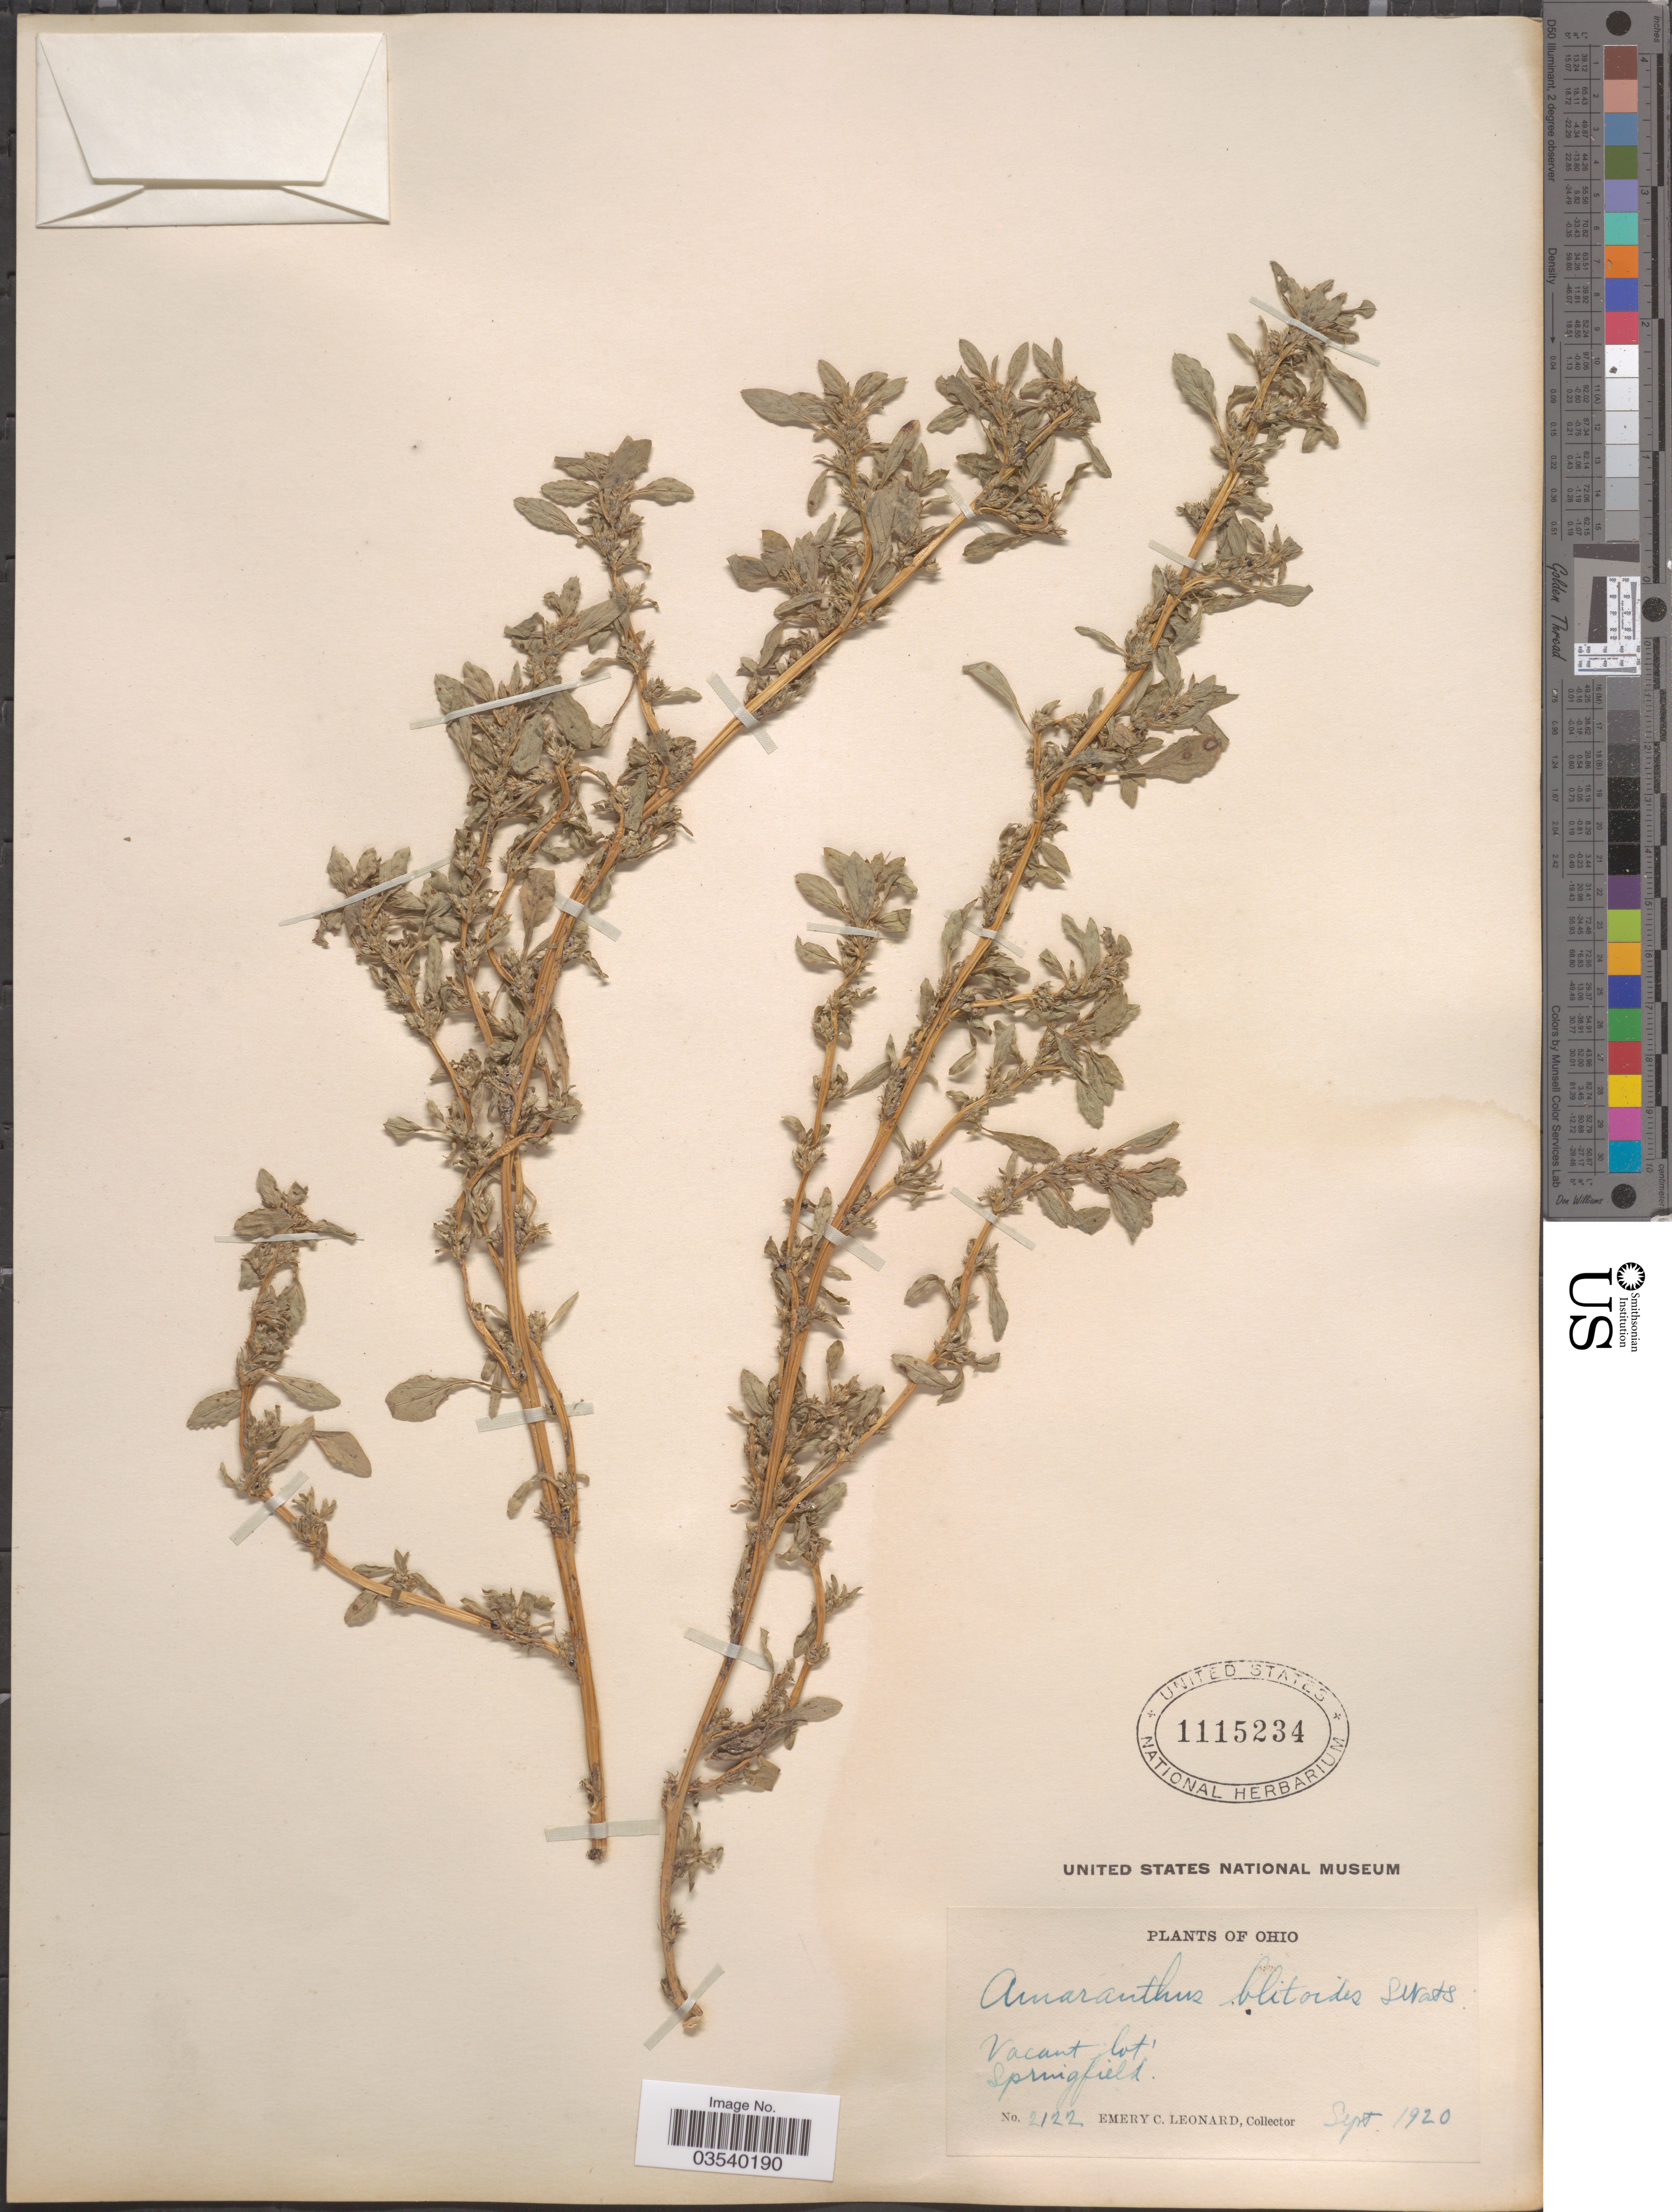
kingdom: Plantae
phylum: Tracheophyta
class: Magnoliopsida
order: Caryophyllales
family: Amaranthaceae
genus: Amaranthus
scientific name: Amaranthus blitoides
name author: S. Watson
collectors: E. C. Leonard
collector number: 2122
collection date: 1920-09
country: United States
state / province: Ohio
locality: Vancat lot, Springfield.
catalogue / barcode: US 1115234